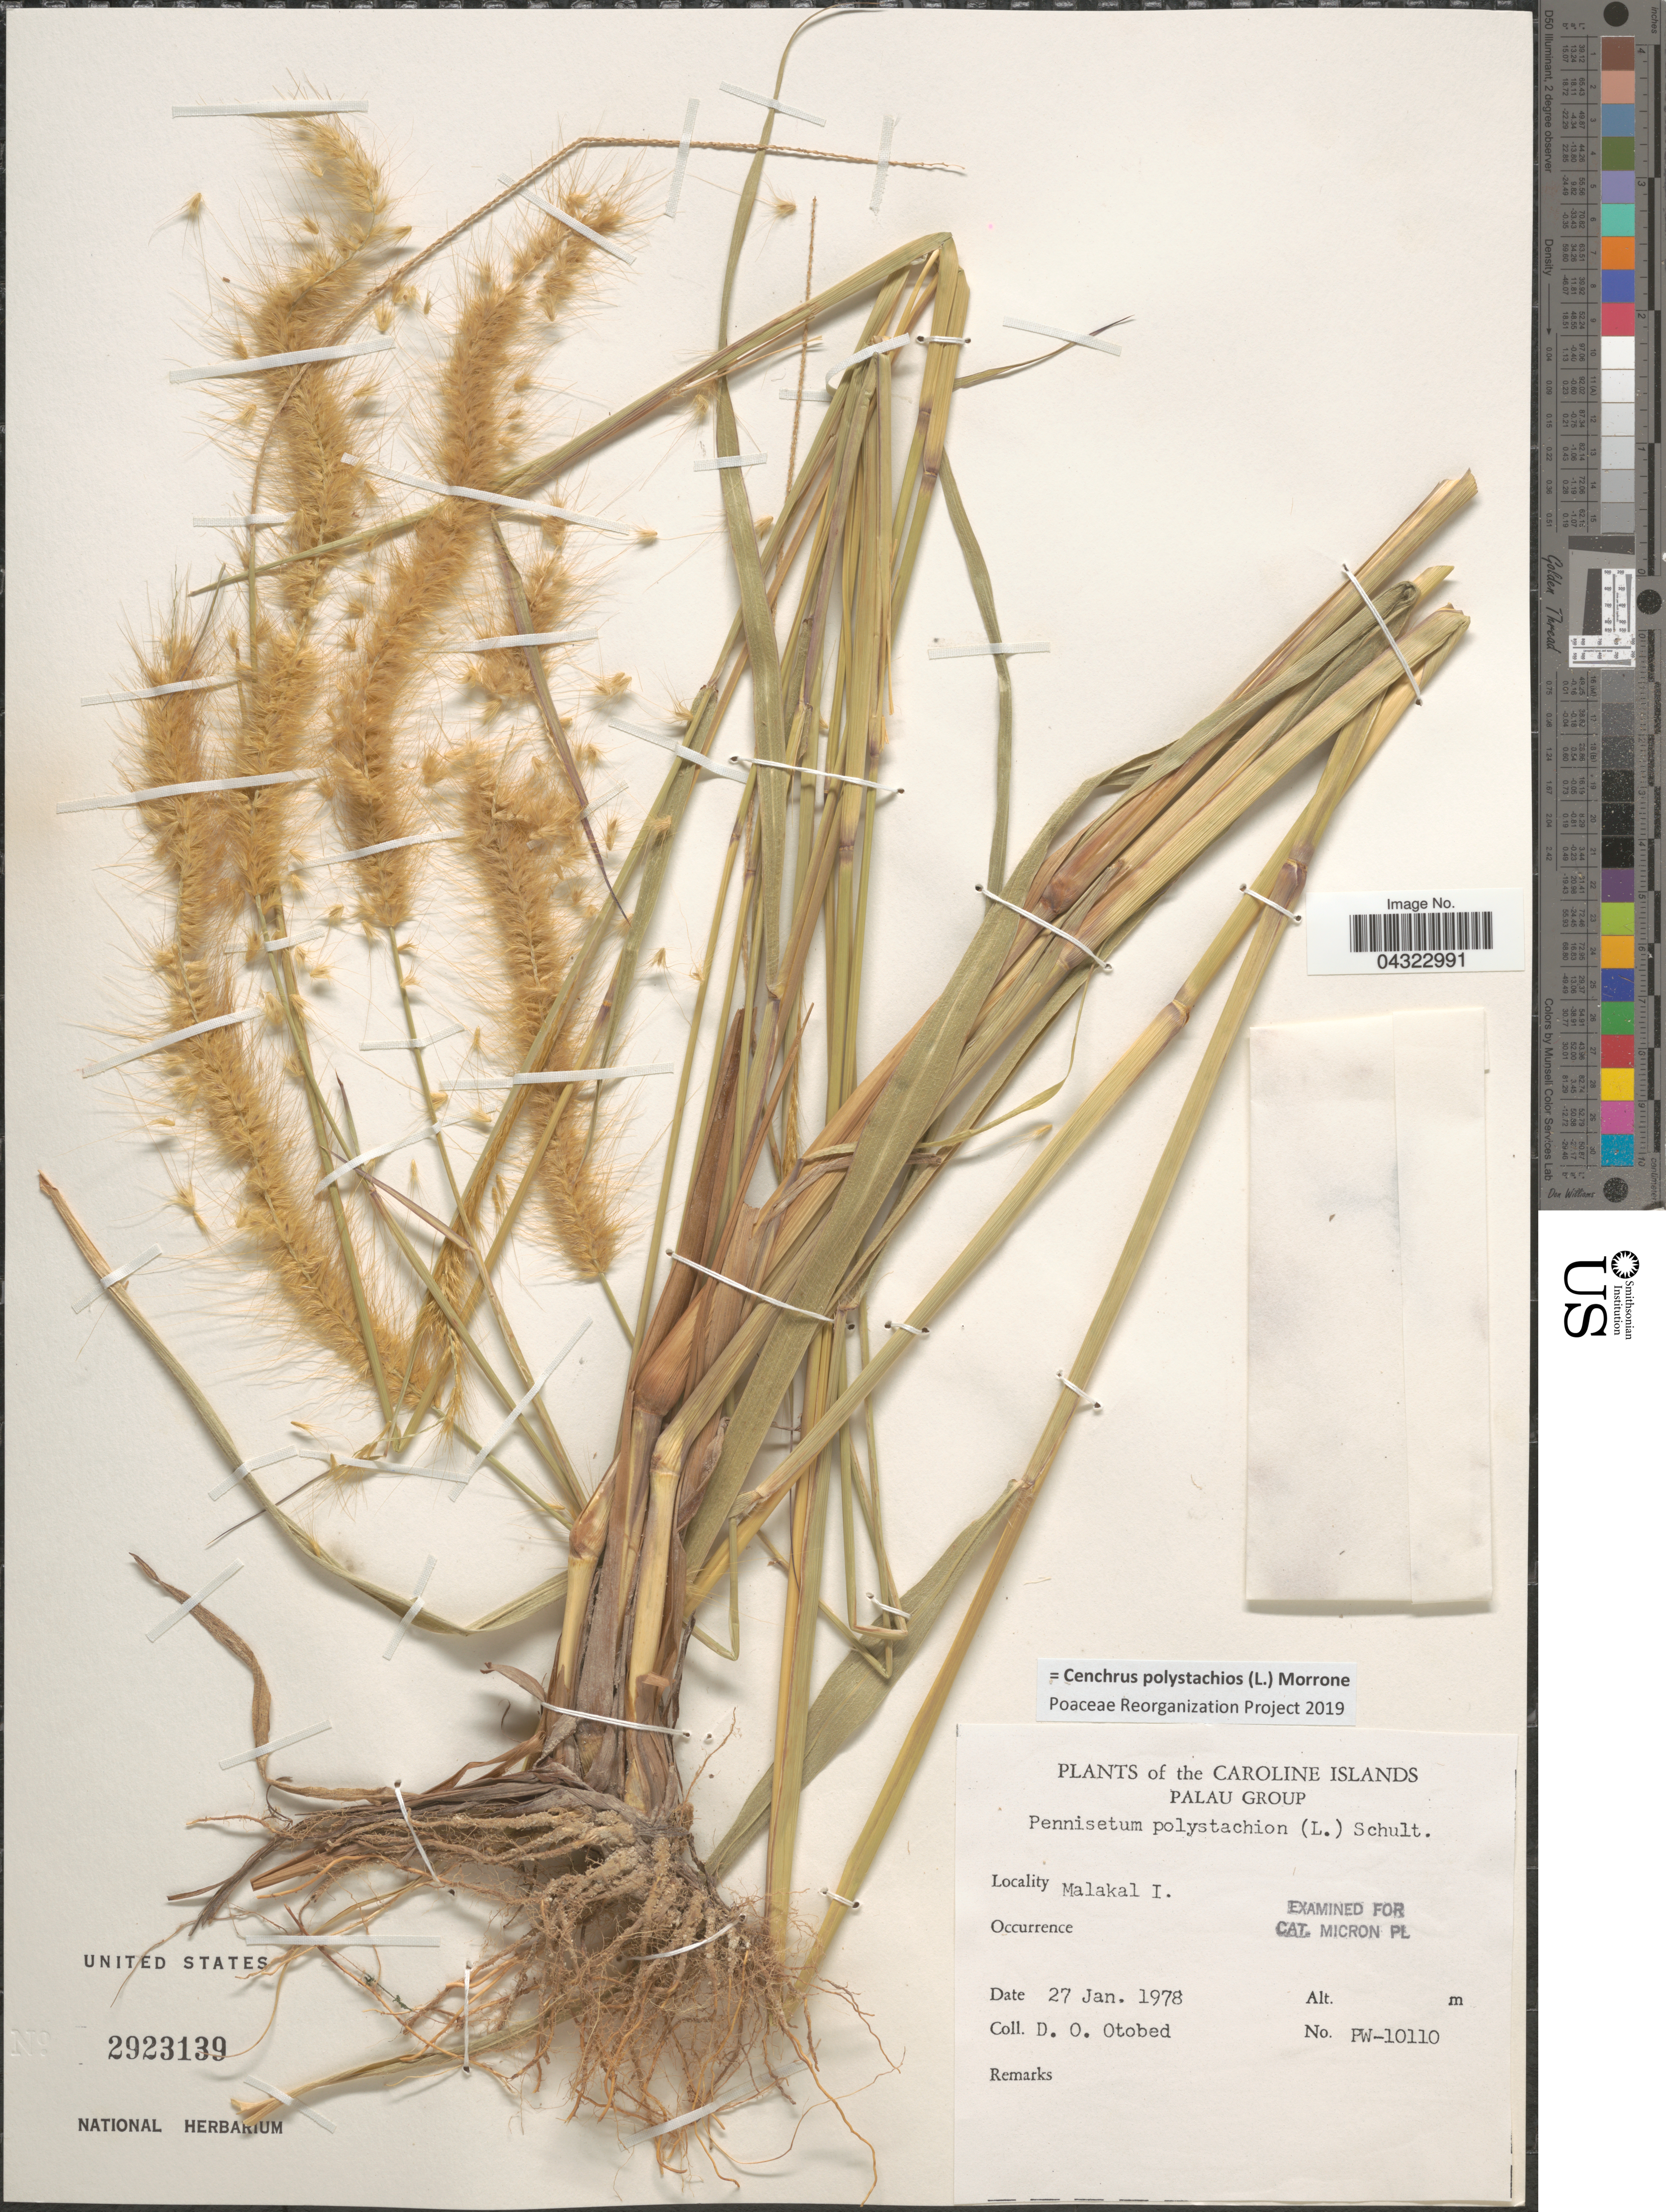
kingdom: Plantae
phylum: Tracheophyta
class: Liliopsida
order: Poales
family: Poaceae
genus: Cenchrus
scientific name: Cenchrus polystachios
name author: (L.) Morrone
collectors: D. O. Otobed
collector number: PW-10110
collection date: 1978-01-27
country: Palau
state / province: Koror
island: Ngemelachel [Malakal]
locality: The Caroline Islands. Palau Group. Malakal I.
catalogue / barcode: US 2923139